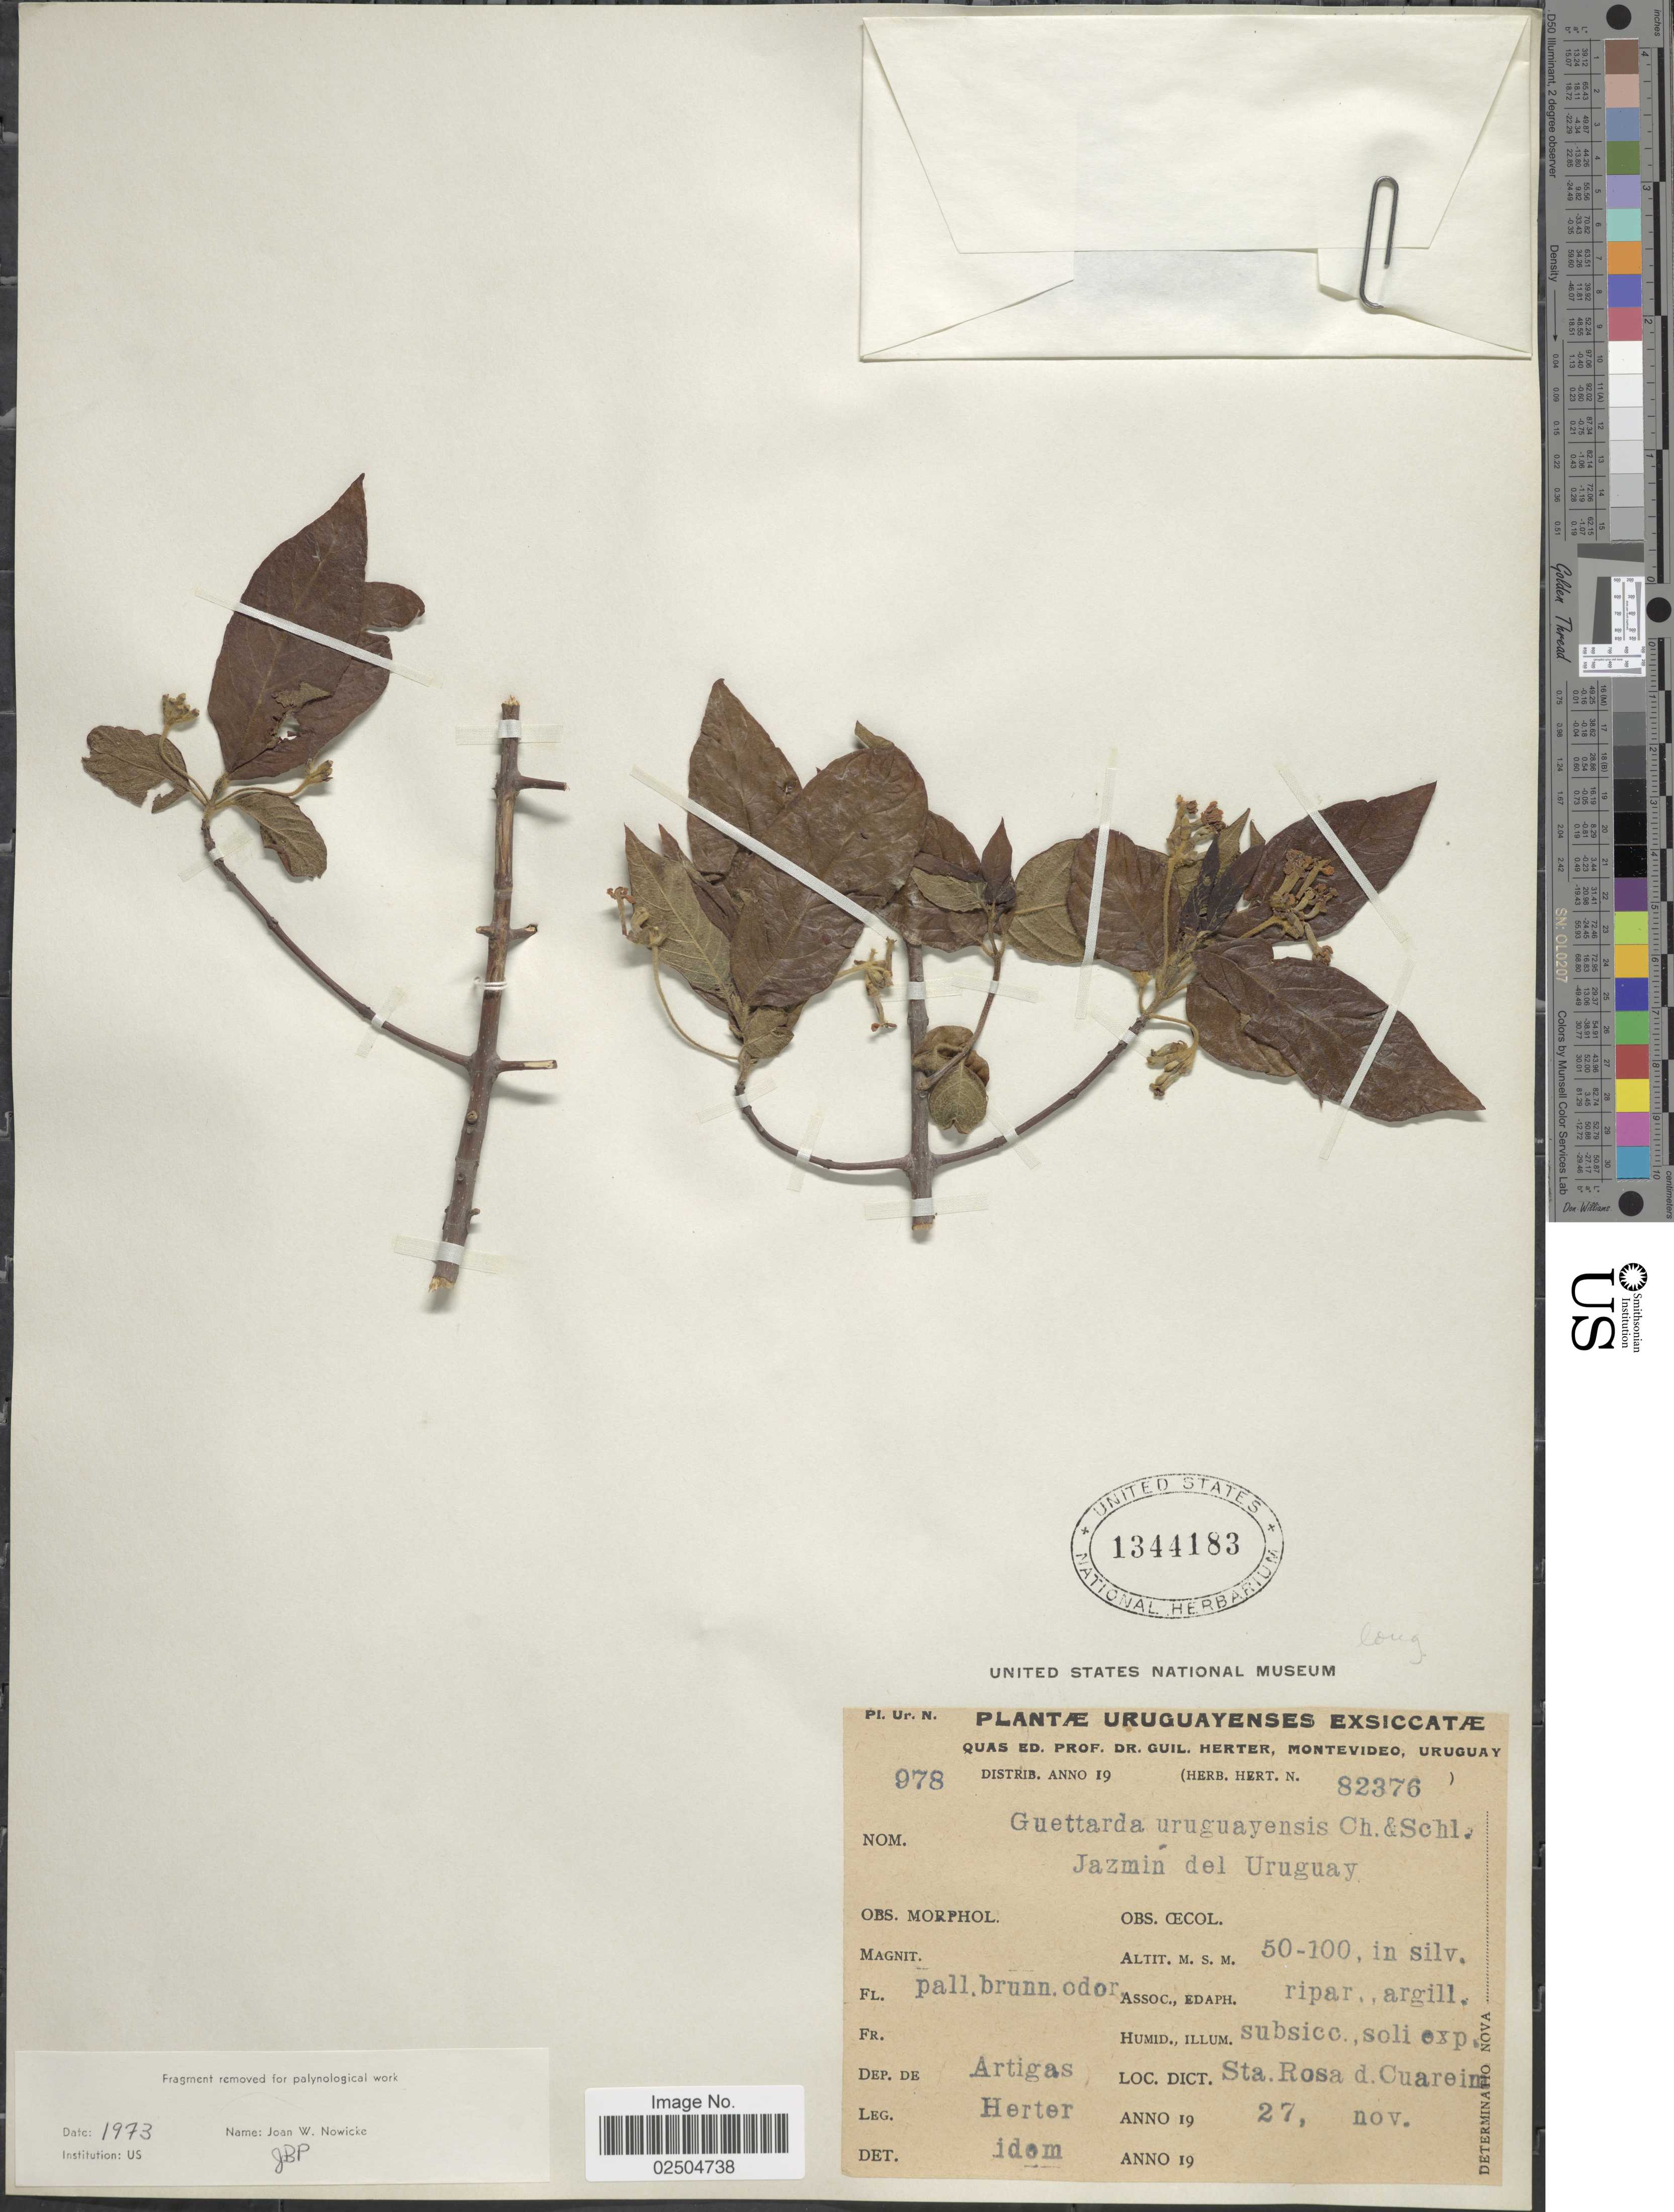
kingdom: Plantae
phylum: Tracheophyta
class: Magnoliopsida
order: Gentianales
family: Rubiaceae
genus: Guettarda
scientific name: Guettarda uruguensis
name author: Cham. & Schltdl.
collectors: Herter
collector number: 978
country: Uruguay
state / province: Artigas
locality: Dep. de Artigas, Sta. Rosa d. Cuareim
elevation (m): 50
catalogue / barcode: US 1344183